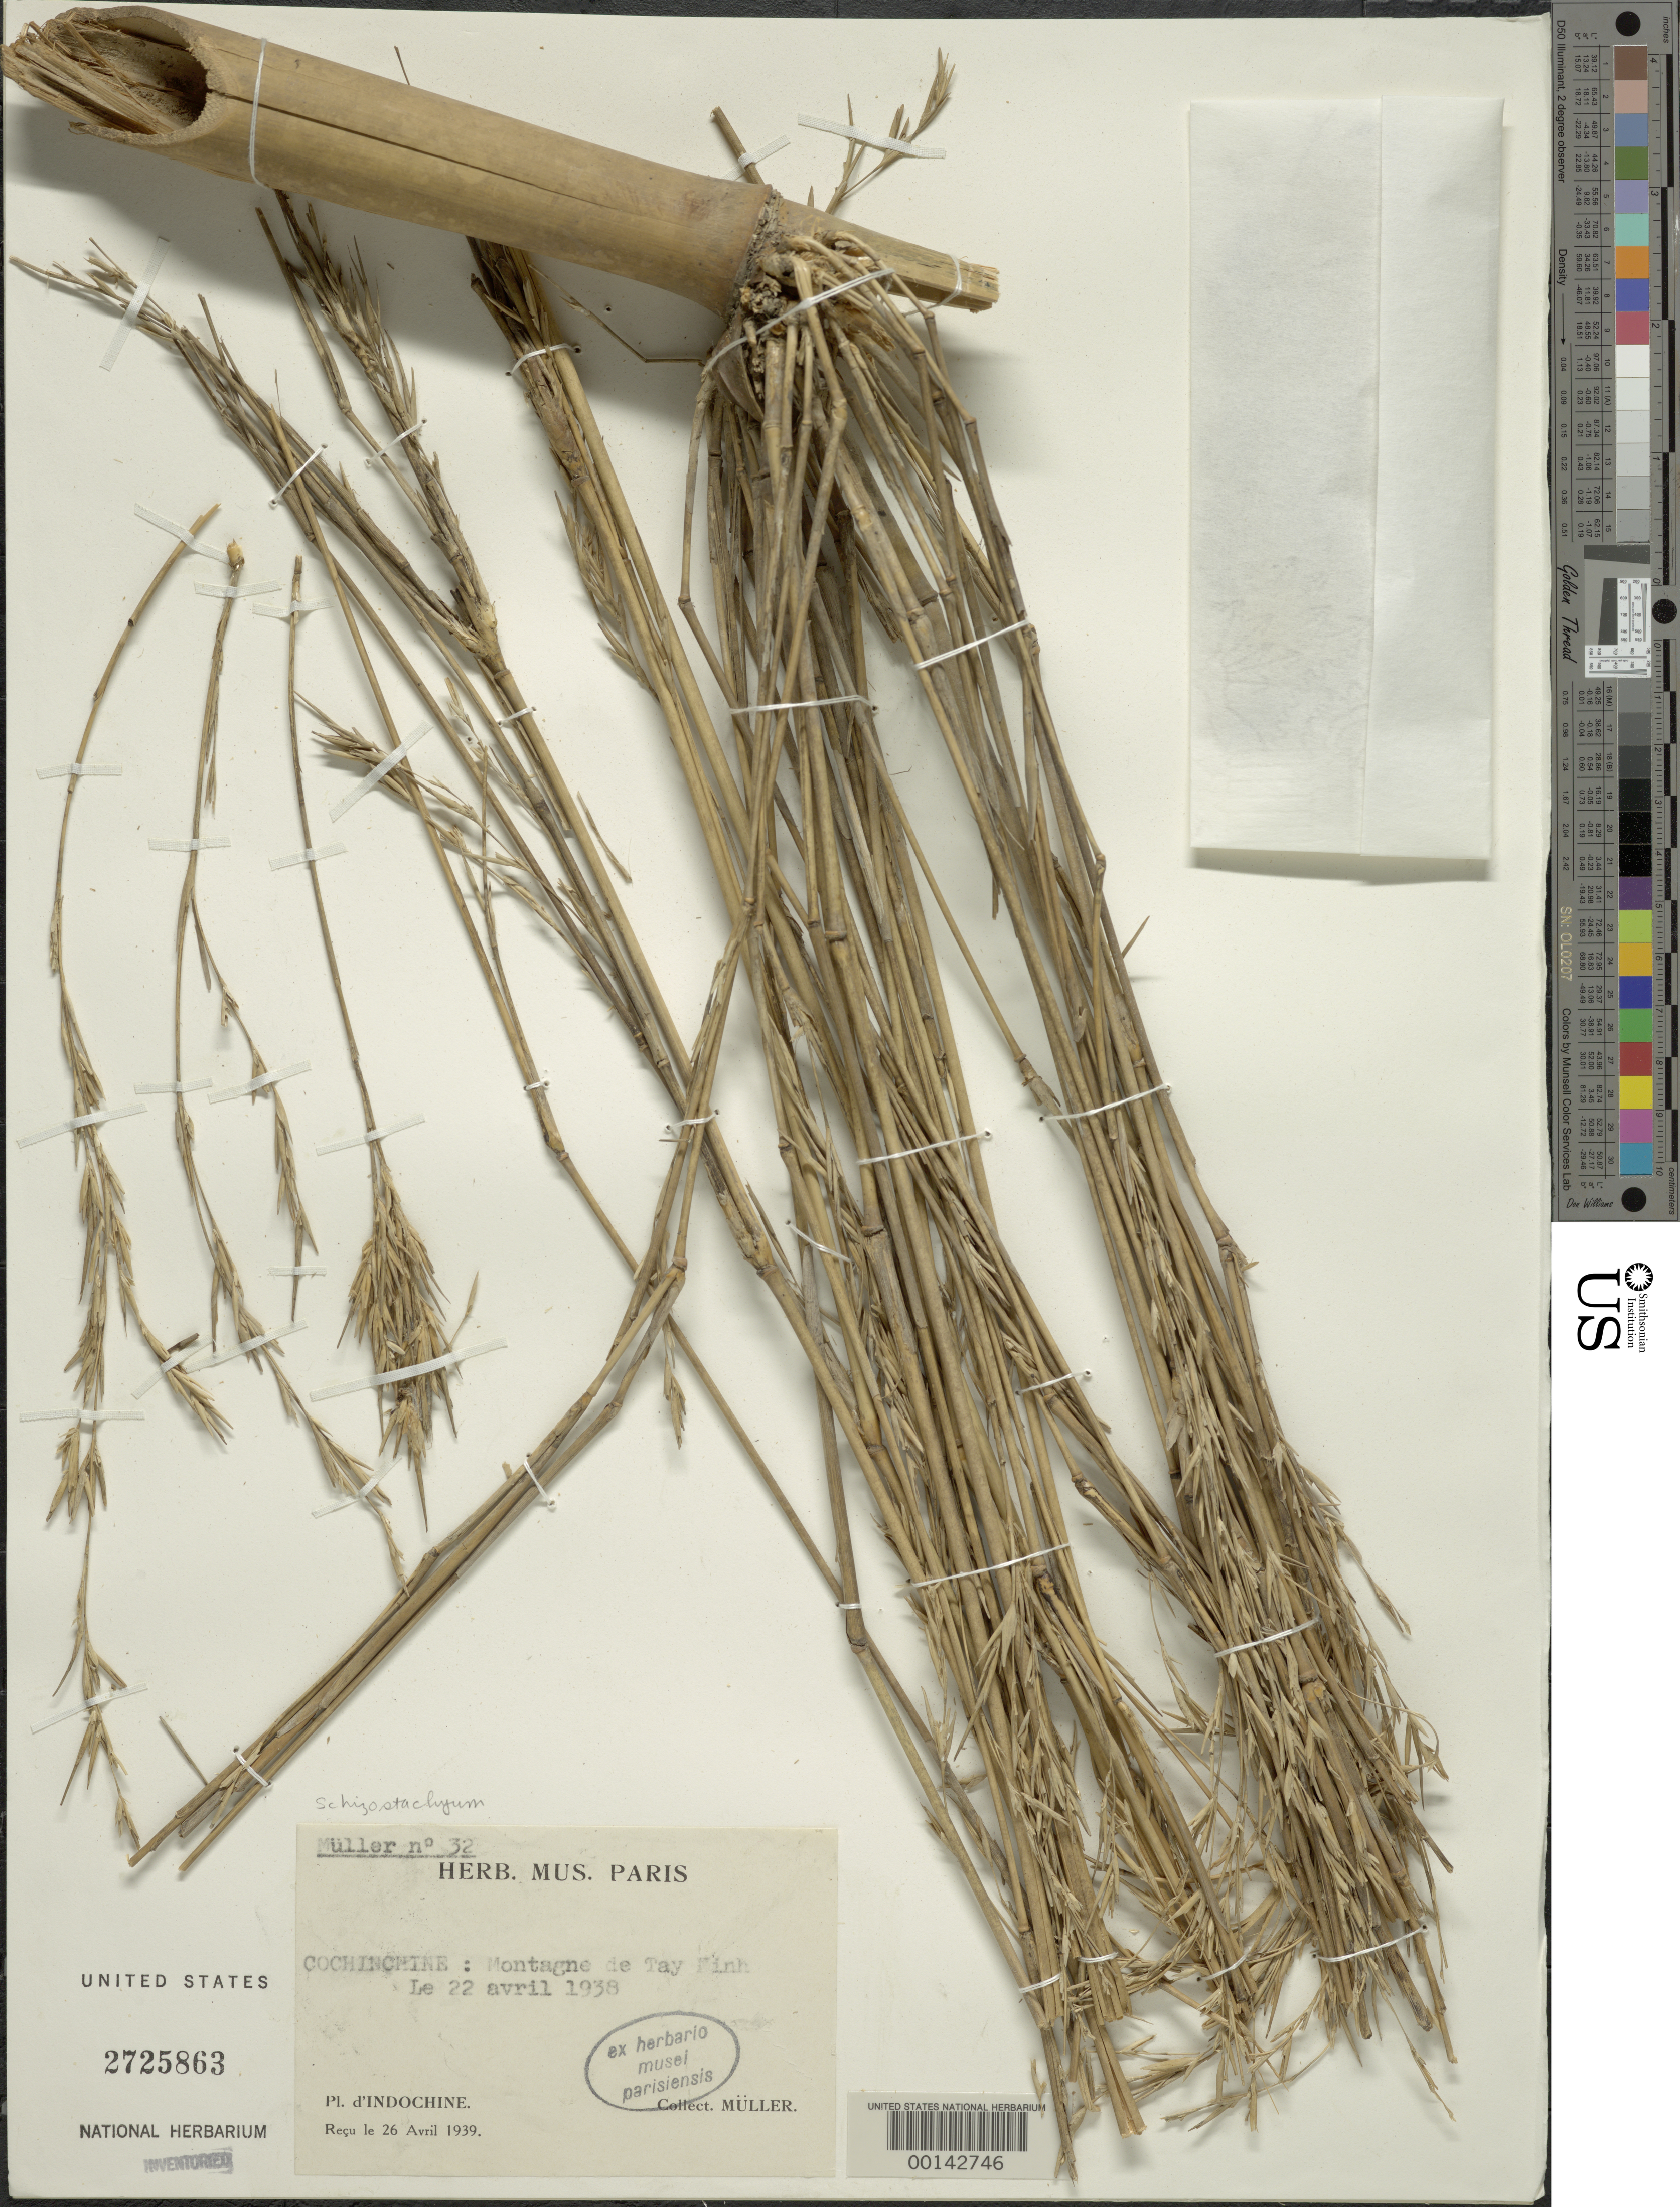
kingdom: Plantae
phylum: Tracheophyta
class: Liliopsida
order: Poales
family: Poaceae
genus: Schizostachyum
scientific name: Schizostachyum sp.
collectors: C. H. Muller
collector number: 32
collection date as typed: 22 Apr 1938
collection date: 1938-04-22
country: Vietnam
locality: Cochinchine, montagne de tay ninh le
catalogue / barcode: US 2725863